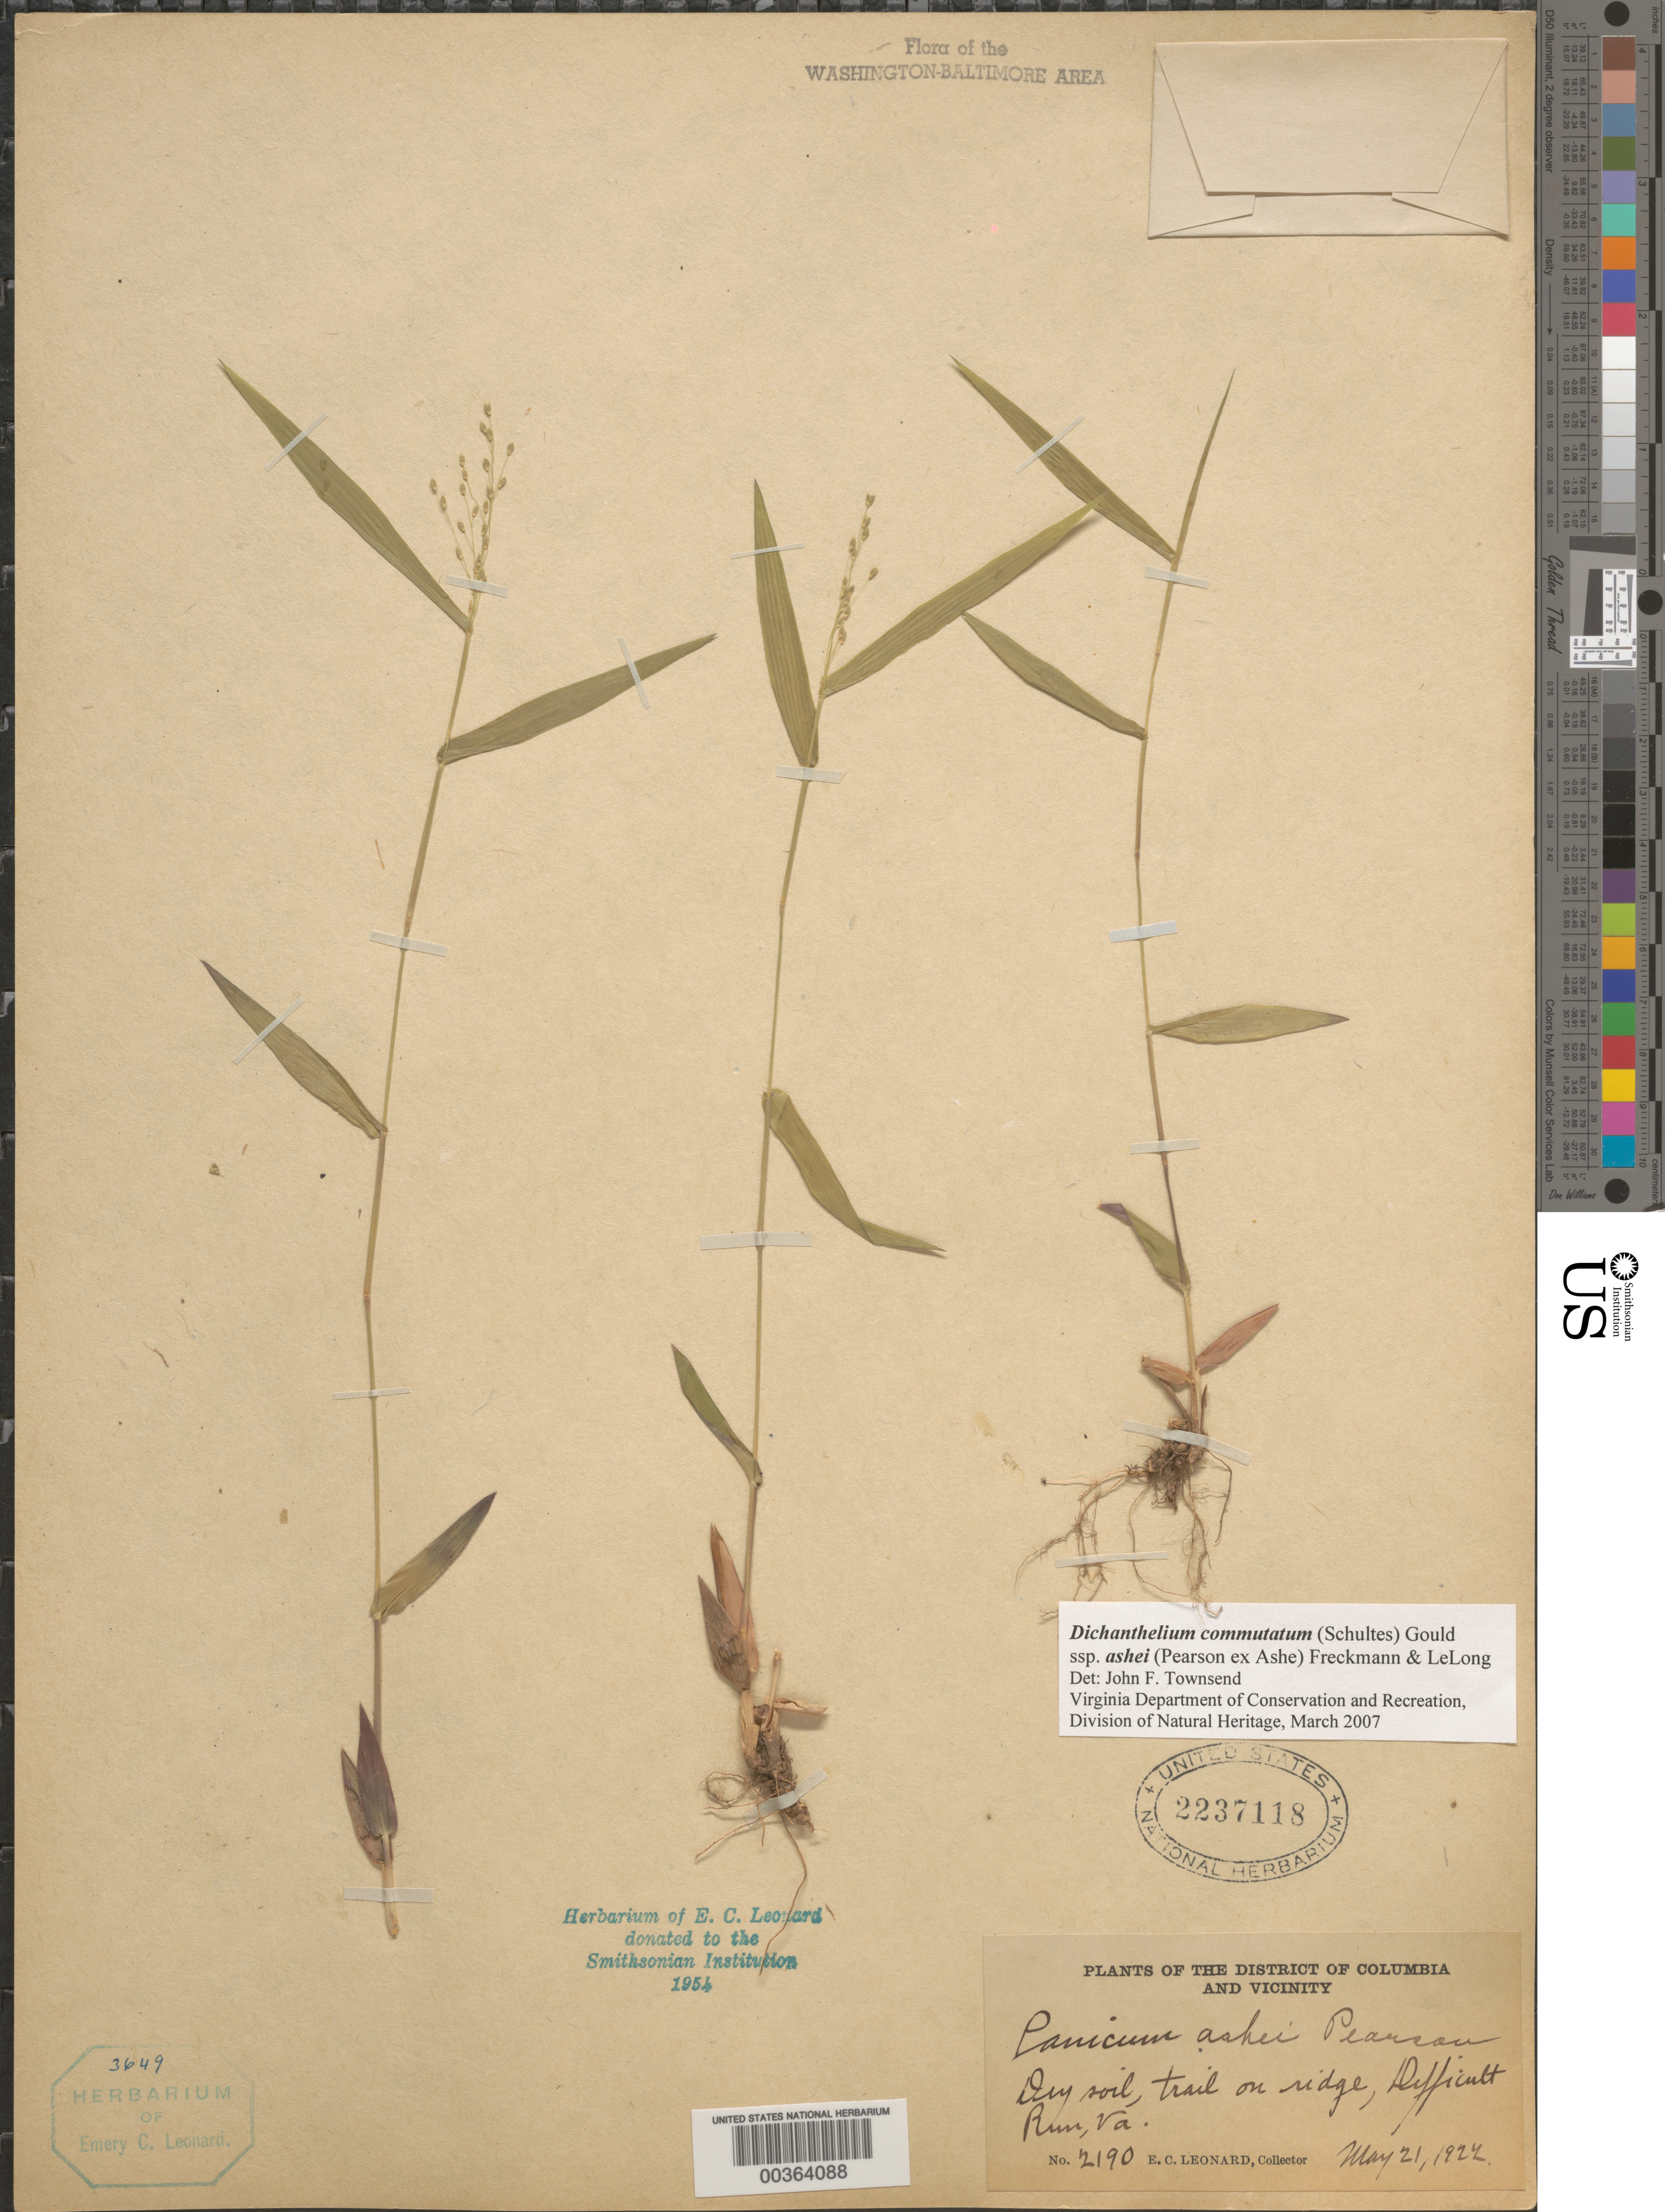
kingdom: Plantae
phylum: Tracheophyta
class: Liliopsida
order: Poales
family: Poaceae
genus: Dichanthelium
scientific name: Dichanthelium commutatum subsp. ashei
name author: (Ashe ex Schult.) Freckmann & Lelong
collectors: E. C. Leonard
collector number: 2190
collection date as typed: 21 May 1922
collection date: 1922-05-21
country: United States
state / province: Virginia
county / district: Fairfax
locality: Difficult Run C. and O. Canal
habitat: Dry soil on ridge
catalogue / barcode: US 2237118